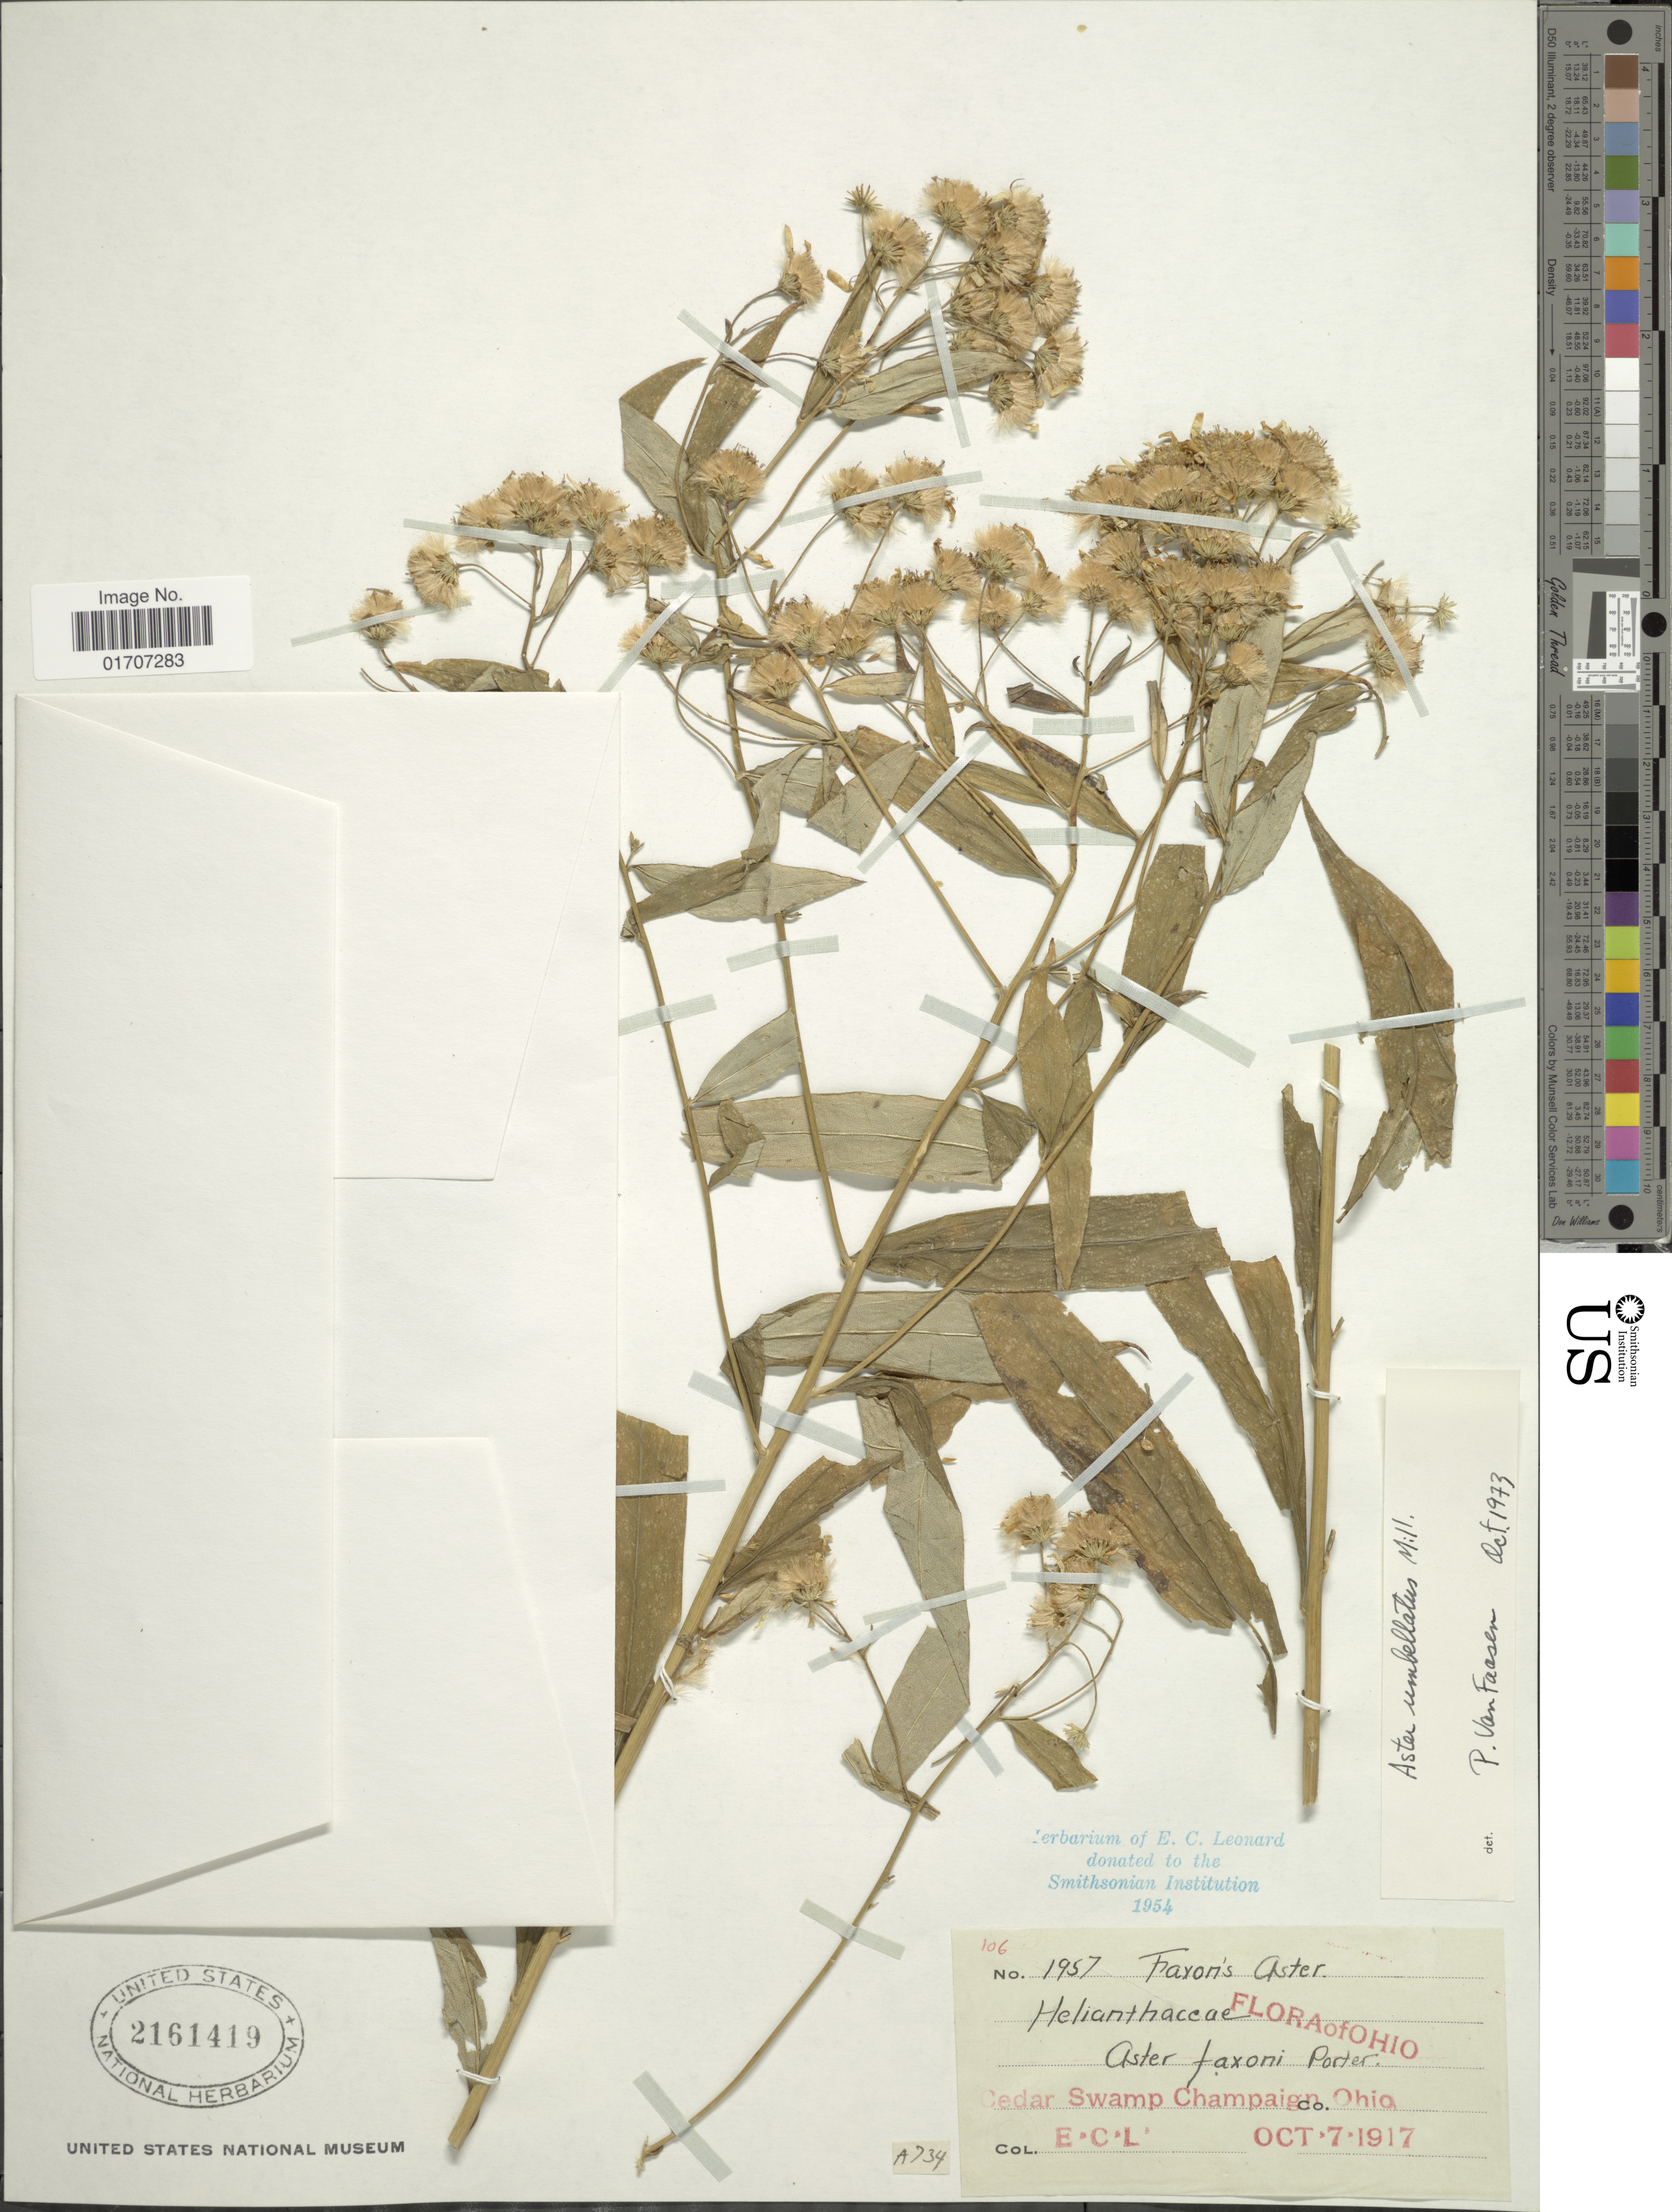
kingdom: Plantae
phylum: Tracheophyta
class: Magnoliopsida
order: Asterales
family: Asteraceae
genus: Doellingeria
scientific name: Doellingeria infirma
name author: (Michx.) Greene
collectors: E. C. Leonard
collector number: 106/1975?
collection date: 1917-10-07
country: United States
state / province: Ohio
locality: Cedar Swamp Champaign, Co.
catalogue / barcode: US 2161419